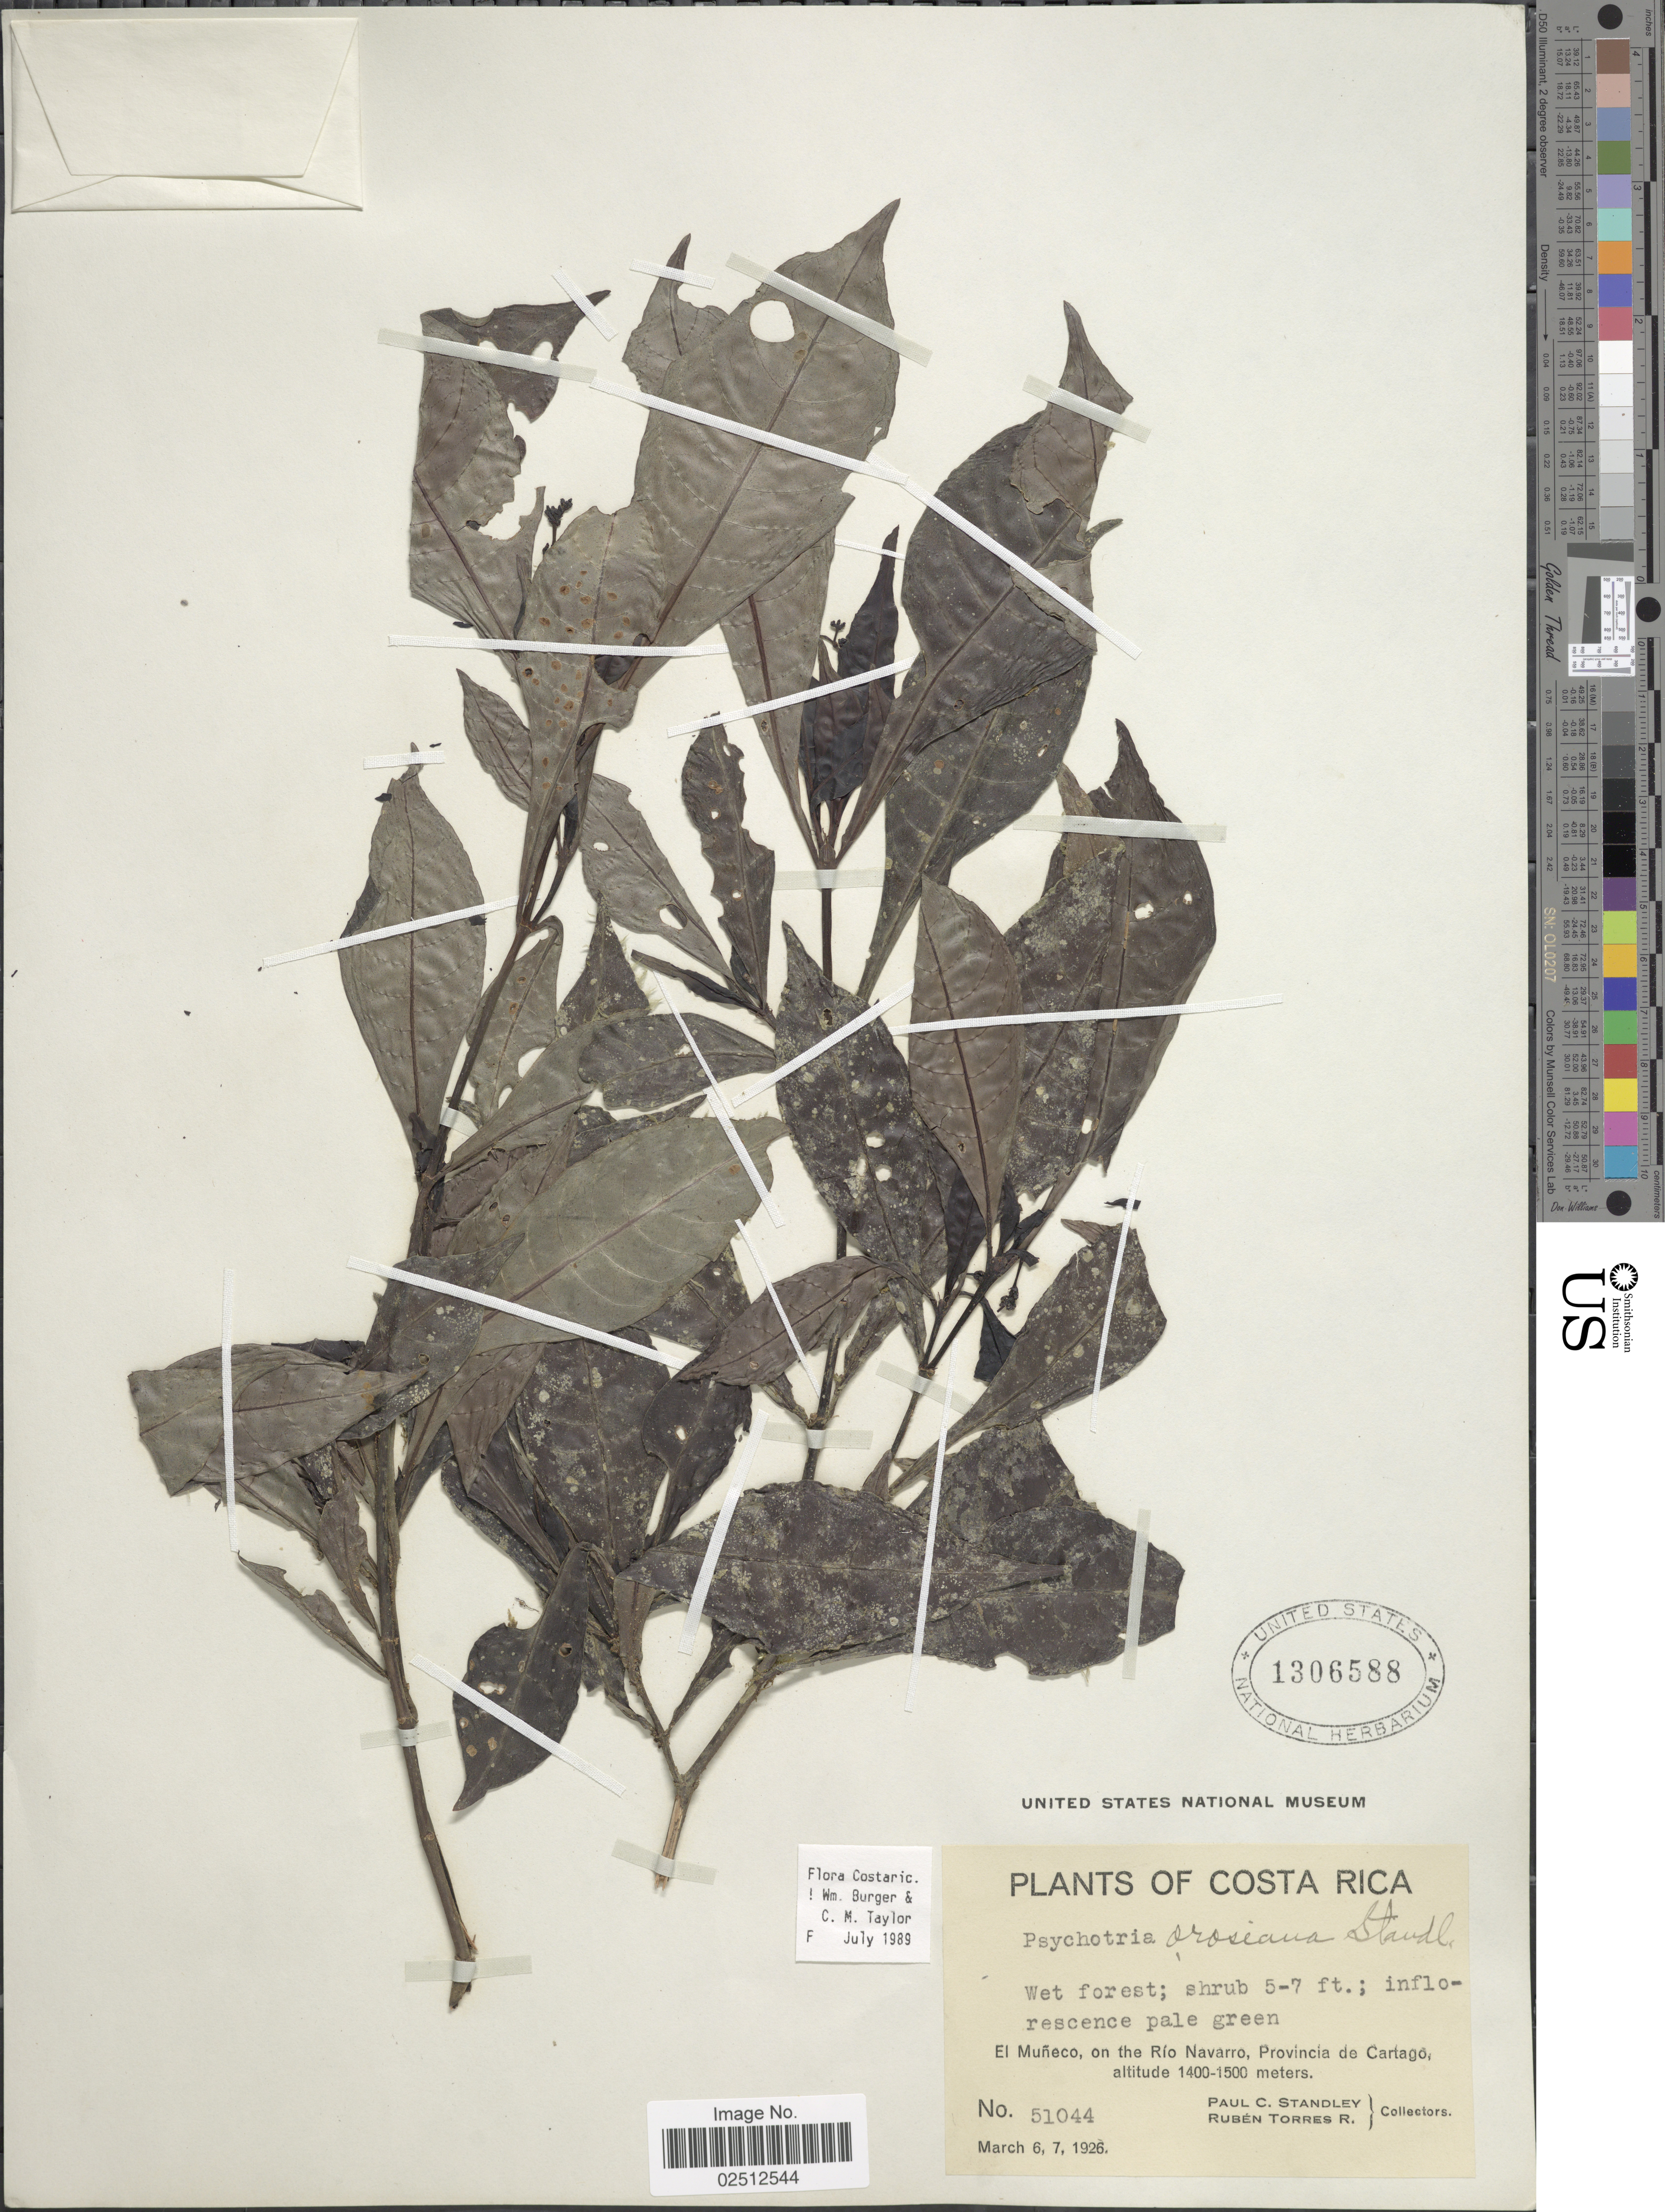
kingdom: Plantae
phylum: Tracheophyta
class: Magnoliopsida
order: Gentianales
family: Rubiaceae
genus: Psychotria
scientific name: Psychotria orosiana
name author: Standl.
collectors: P. C. Standley & R. Torres Rojas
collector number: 51044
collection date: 1926-03-06/1926-03-07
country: Costa Rica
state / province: Cartago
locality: El Muneco, on the Rio Navarro, Provincia de Cartago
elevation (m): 1400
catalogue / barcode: US 1306588